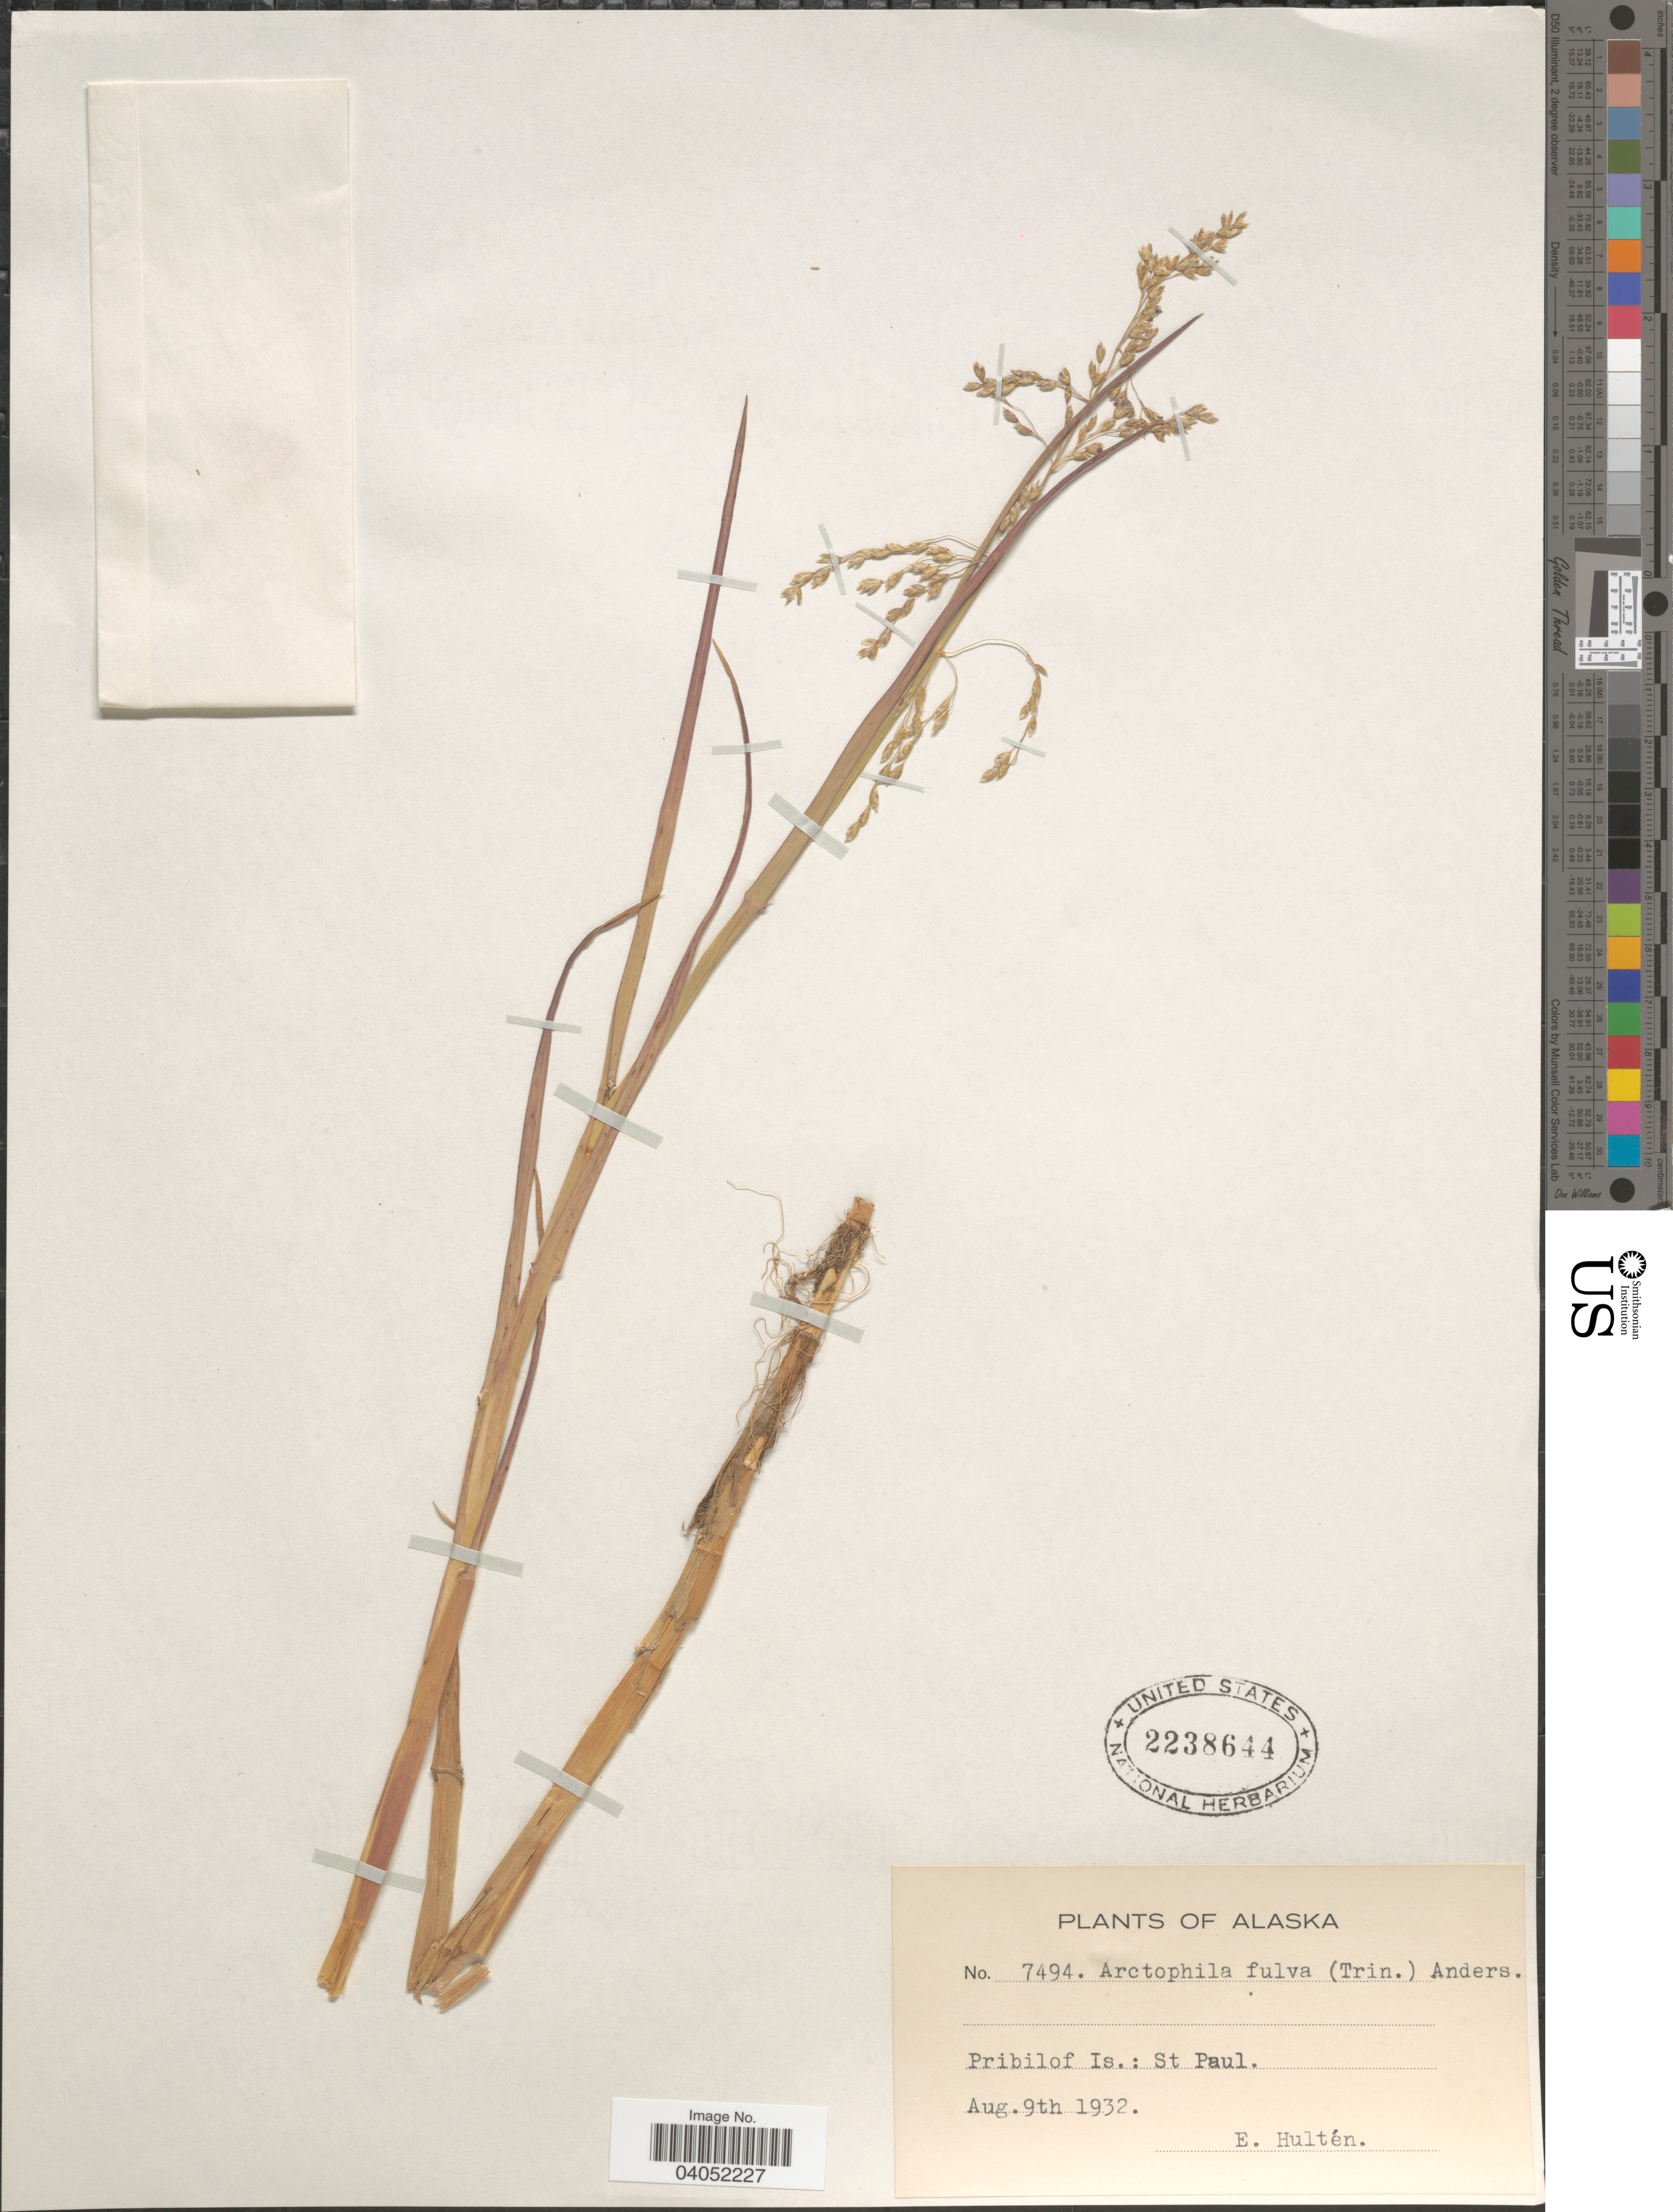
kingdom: Plantae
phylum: Tracheophyta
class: Liliopsida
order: Poales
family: Poaceae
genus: Arctophila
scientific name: Arctophila fulva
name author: (Trin.) Andersson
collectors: E. G. Hultén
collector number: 7494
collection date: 1932-08-09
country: United States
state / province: Alaska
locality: Pribilof Is.: St Paul.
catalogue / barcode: US 2238644